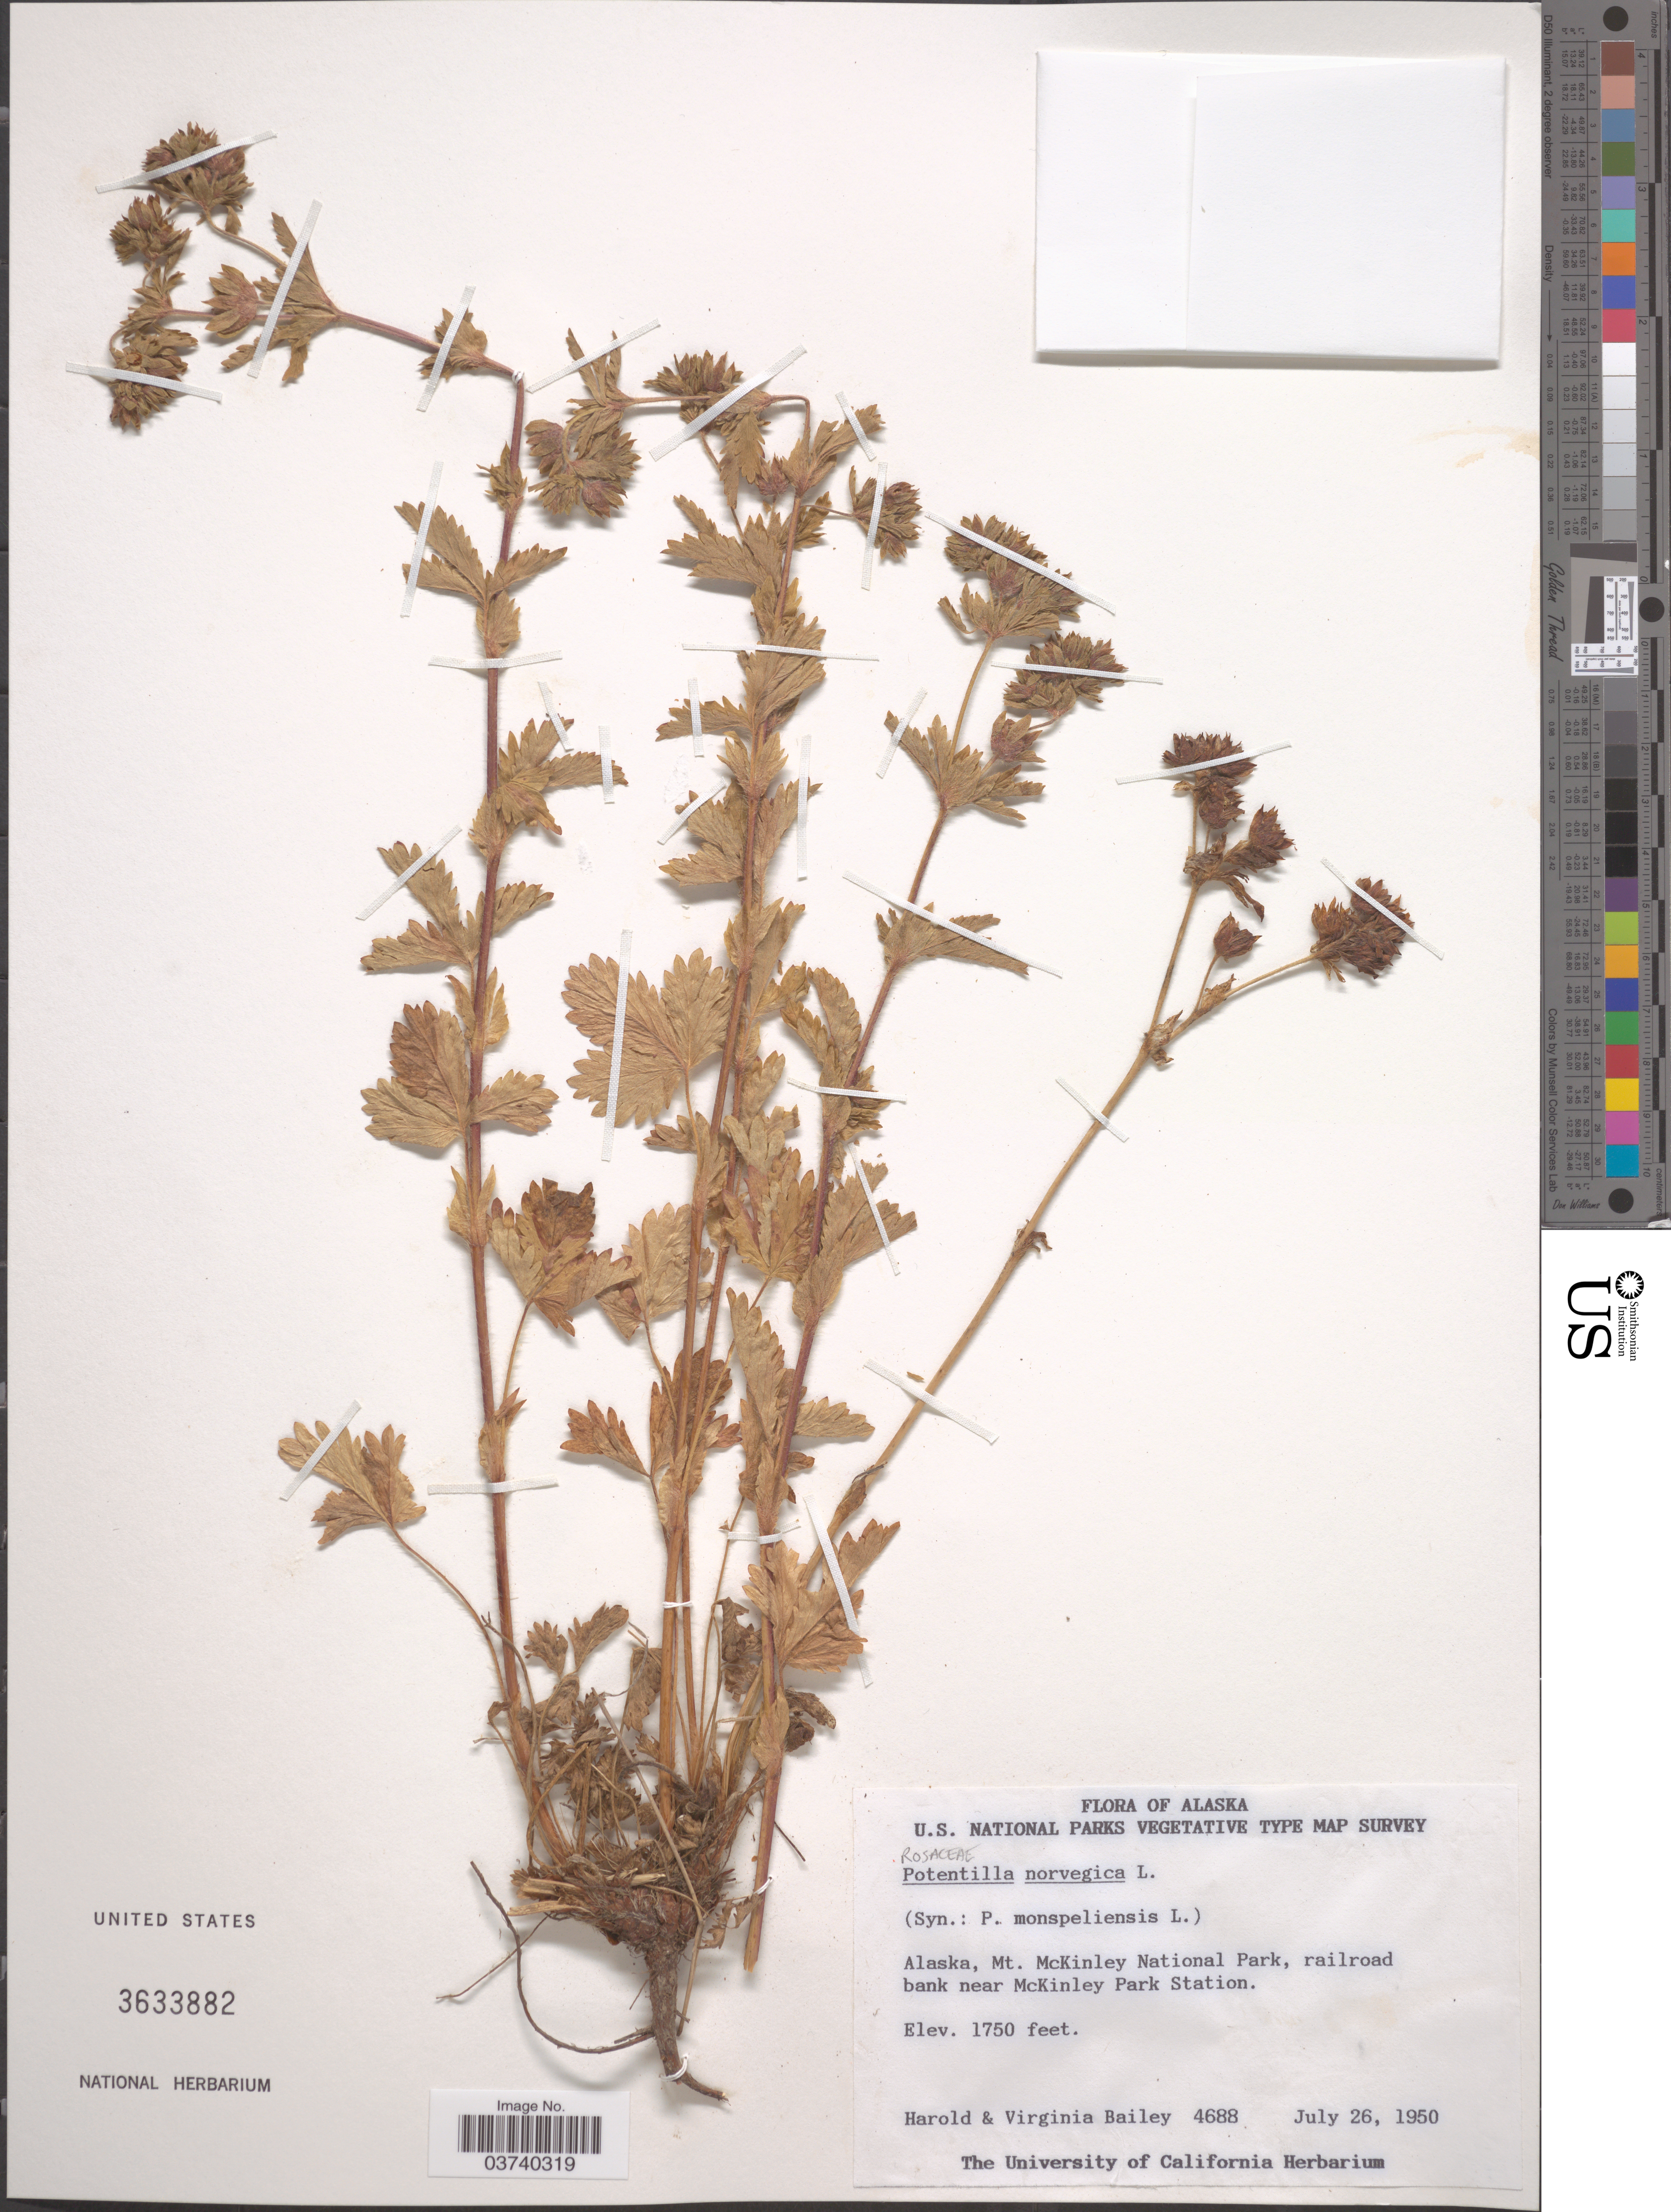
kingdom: Plantae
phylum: Tracheophyta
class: Magnoliopsida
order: Rosales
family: Rosaceae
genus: Potentilla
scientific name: Potentilla norvegica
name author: L.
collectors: H. Bailey & V. L. Bailey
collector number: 4688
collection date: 1950-07-26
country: United States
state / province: Alaska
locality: Mt. McKinley National Park, railroad bank near McKinley Park Station.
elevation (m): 533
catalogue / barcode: US 3633882